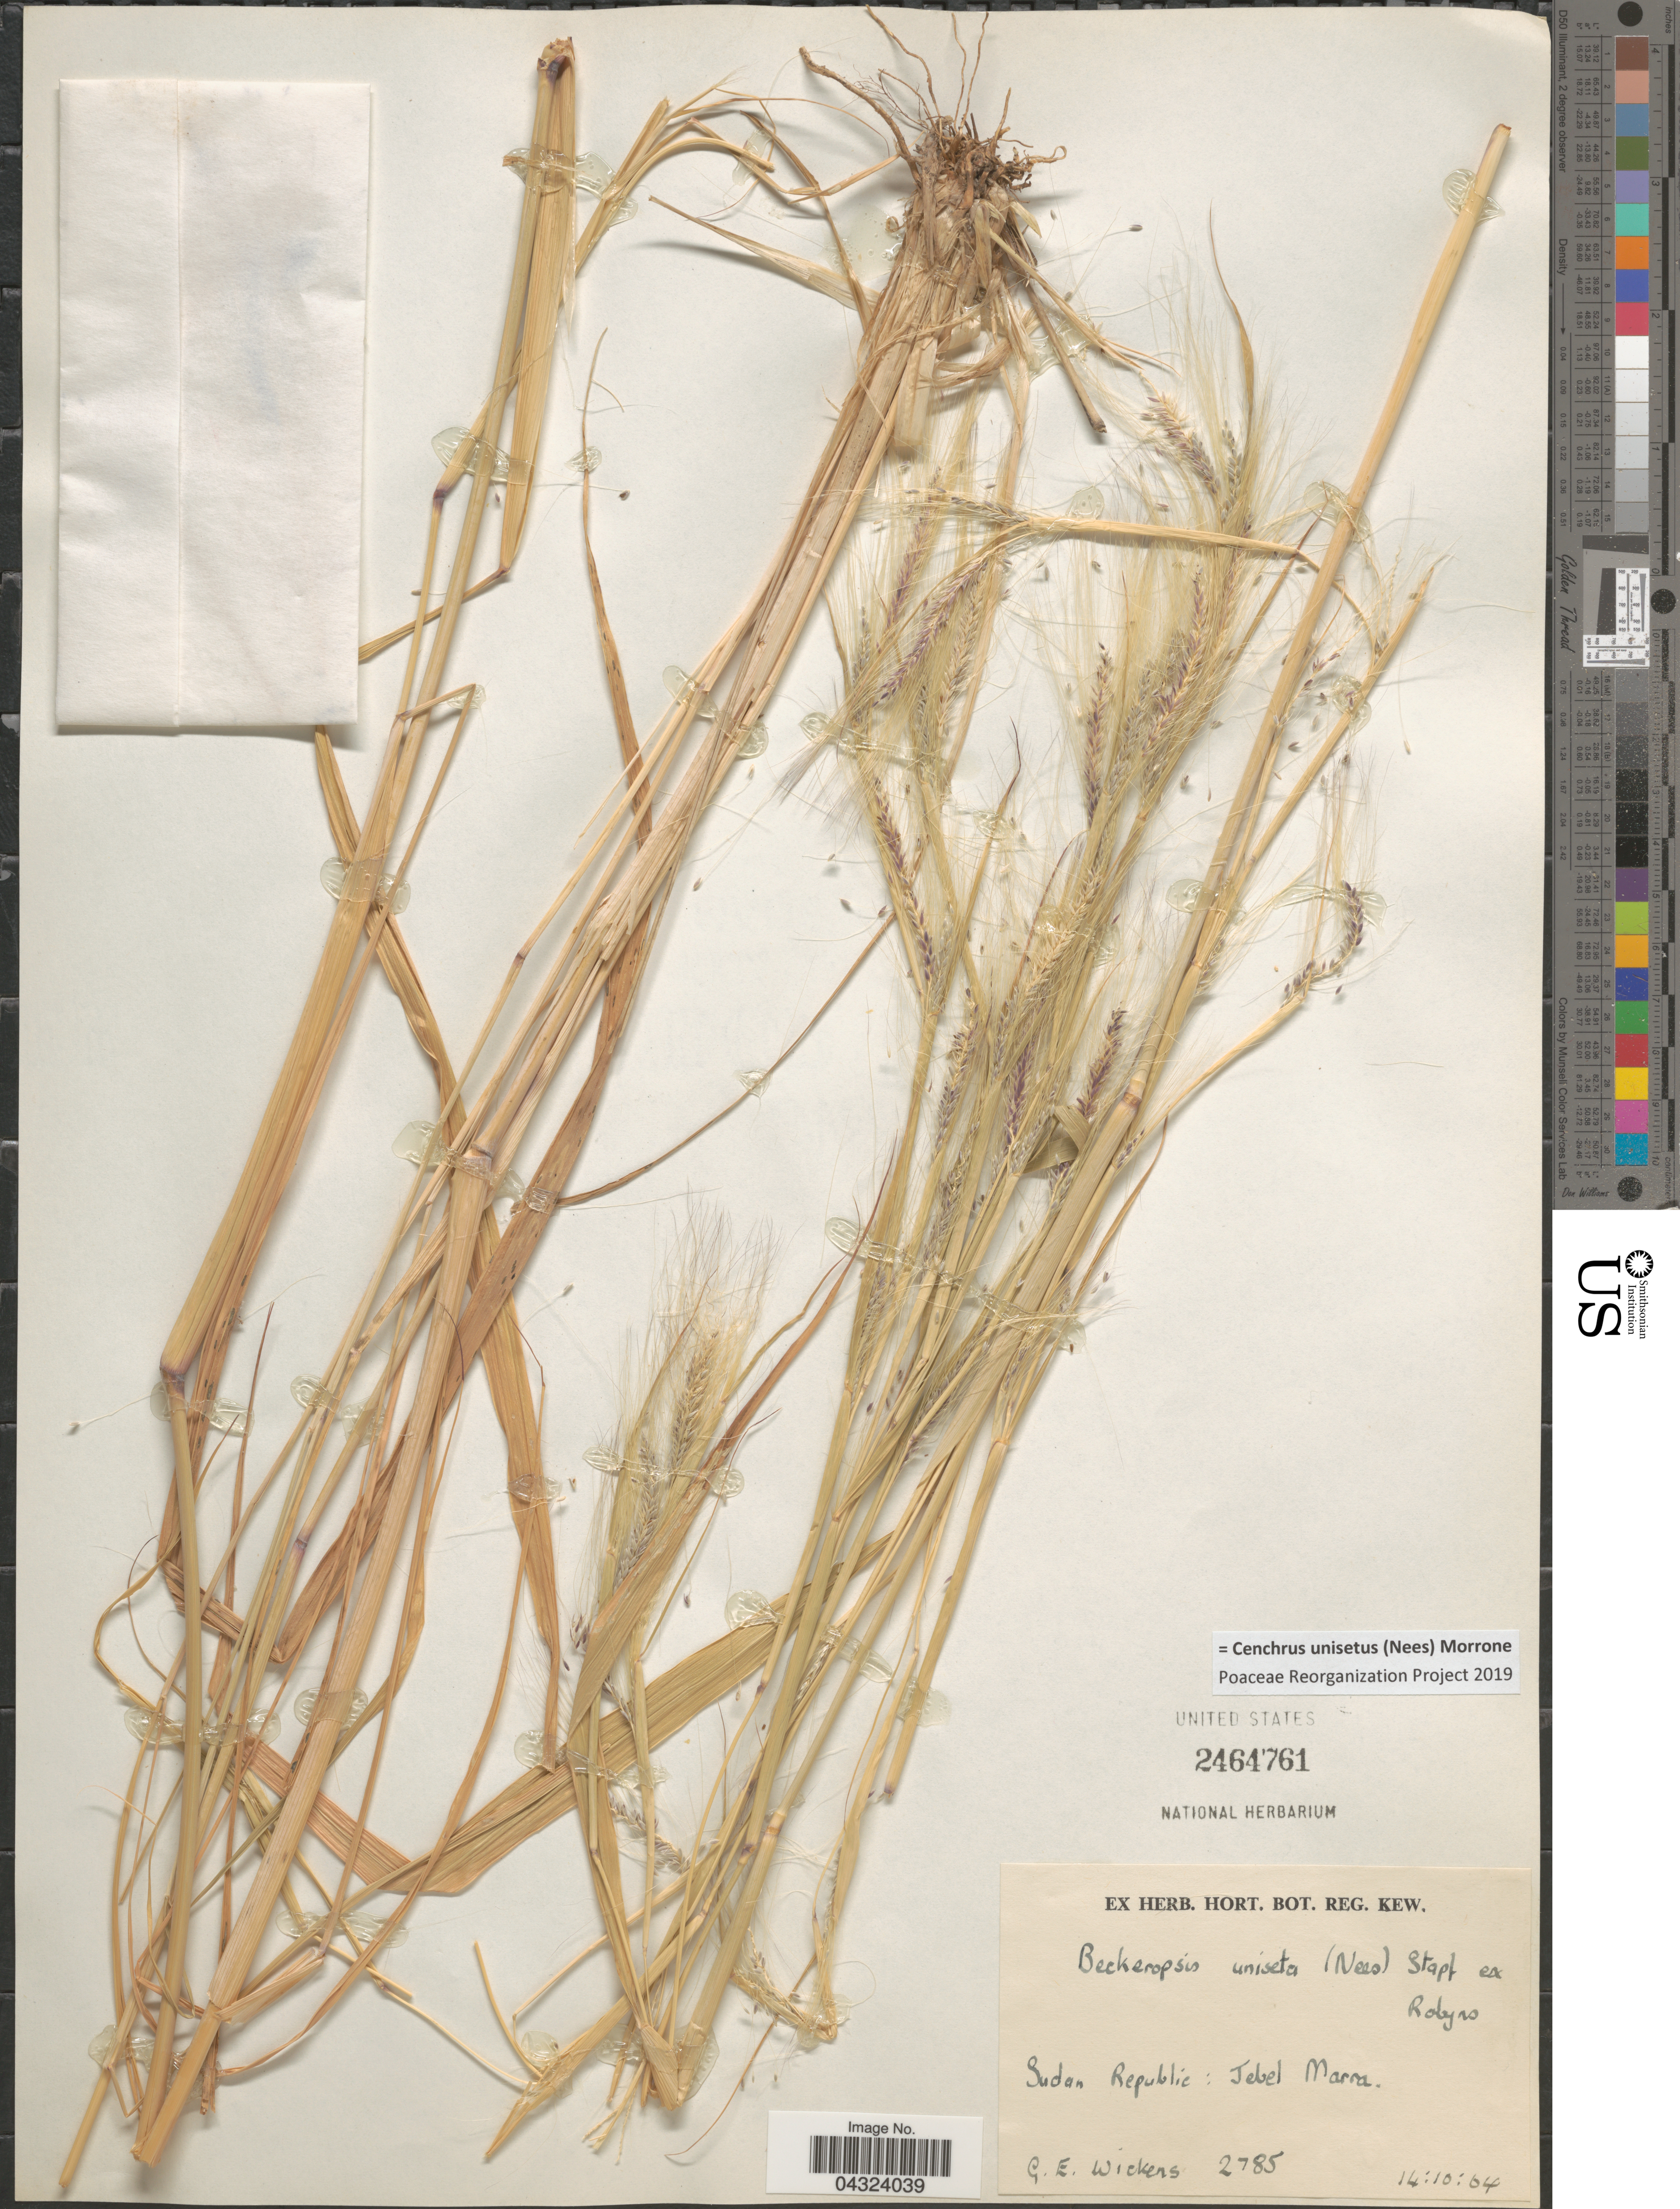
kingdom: Plantae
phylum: Tracheophyta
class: Liliopsida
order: Poales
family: Poaceae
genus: Cenchrus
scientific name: Cenchrus unisetus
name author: (Nees) Morrone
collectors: G. Wickens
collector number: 2785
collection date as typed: Transcribed d/m/y: 14/10/64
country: Sudan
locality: Sudan Republic: Jebel Marra.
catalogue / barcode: US 2464761